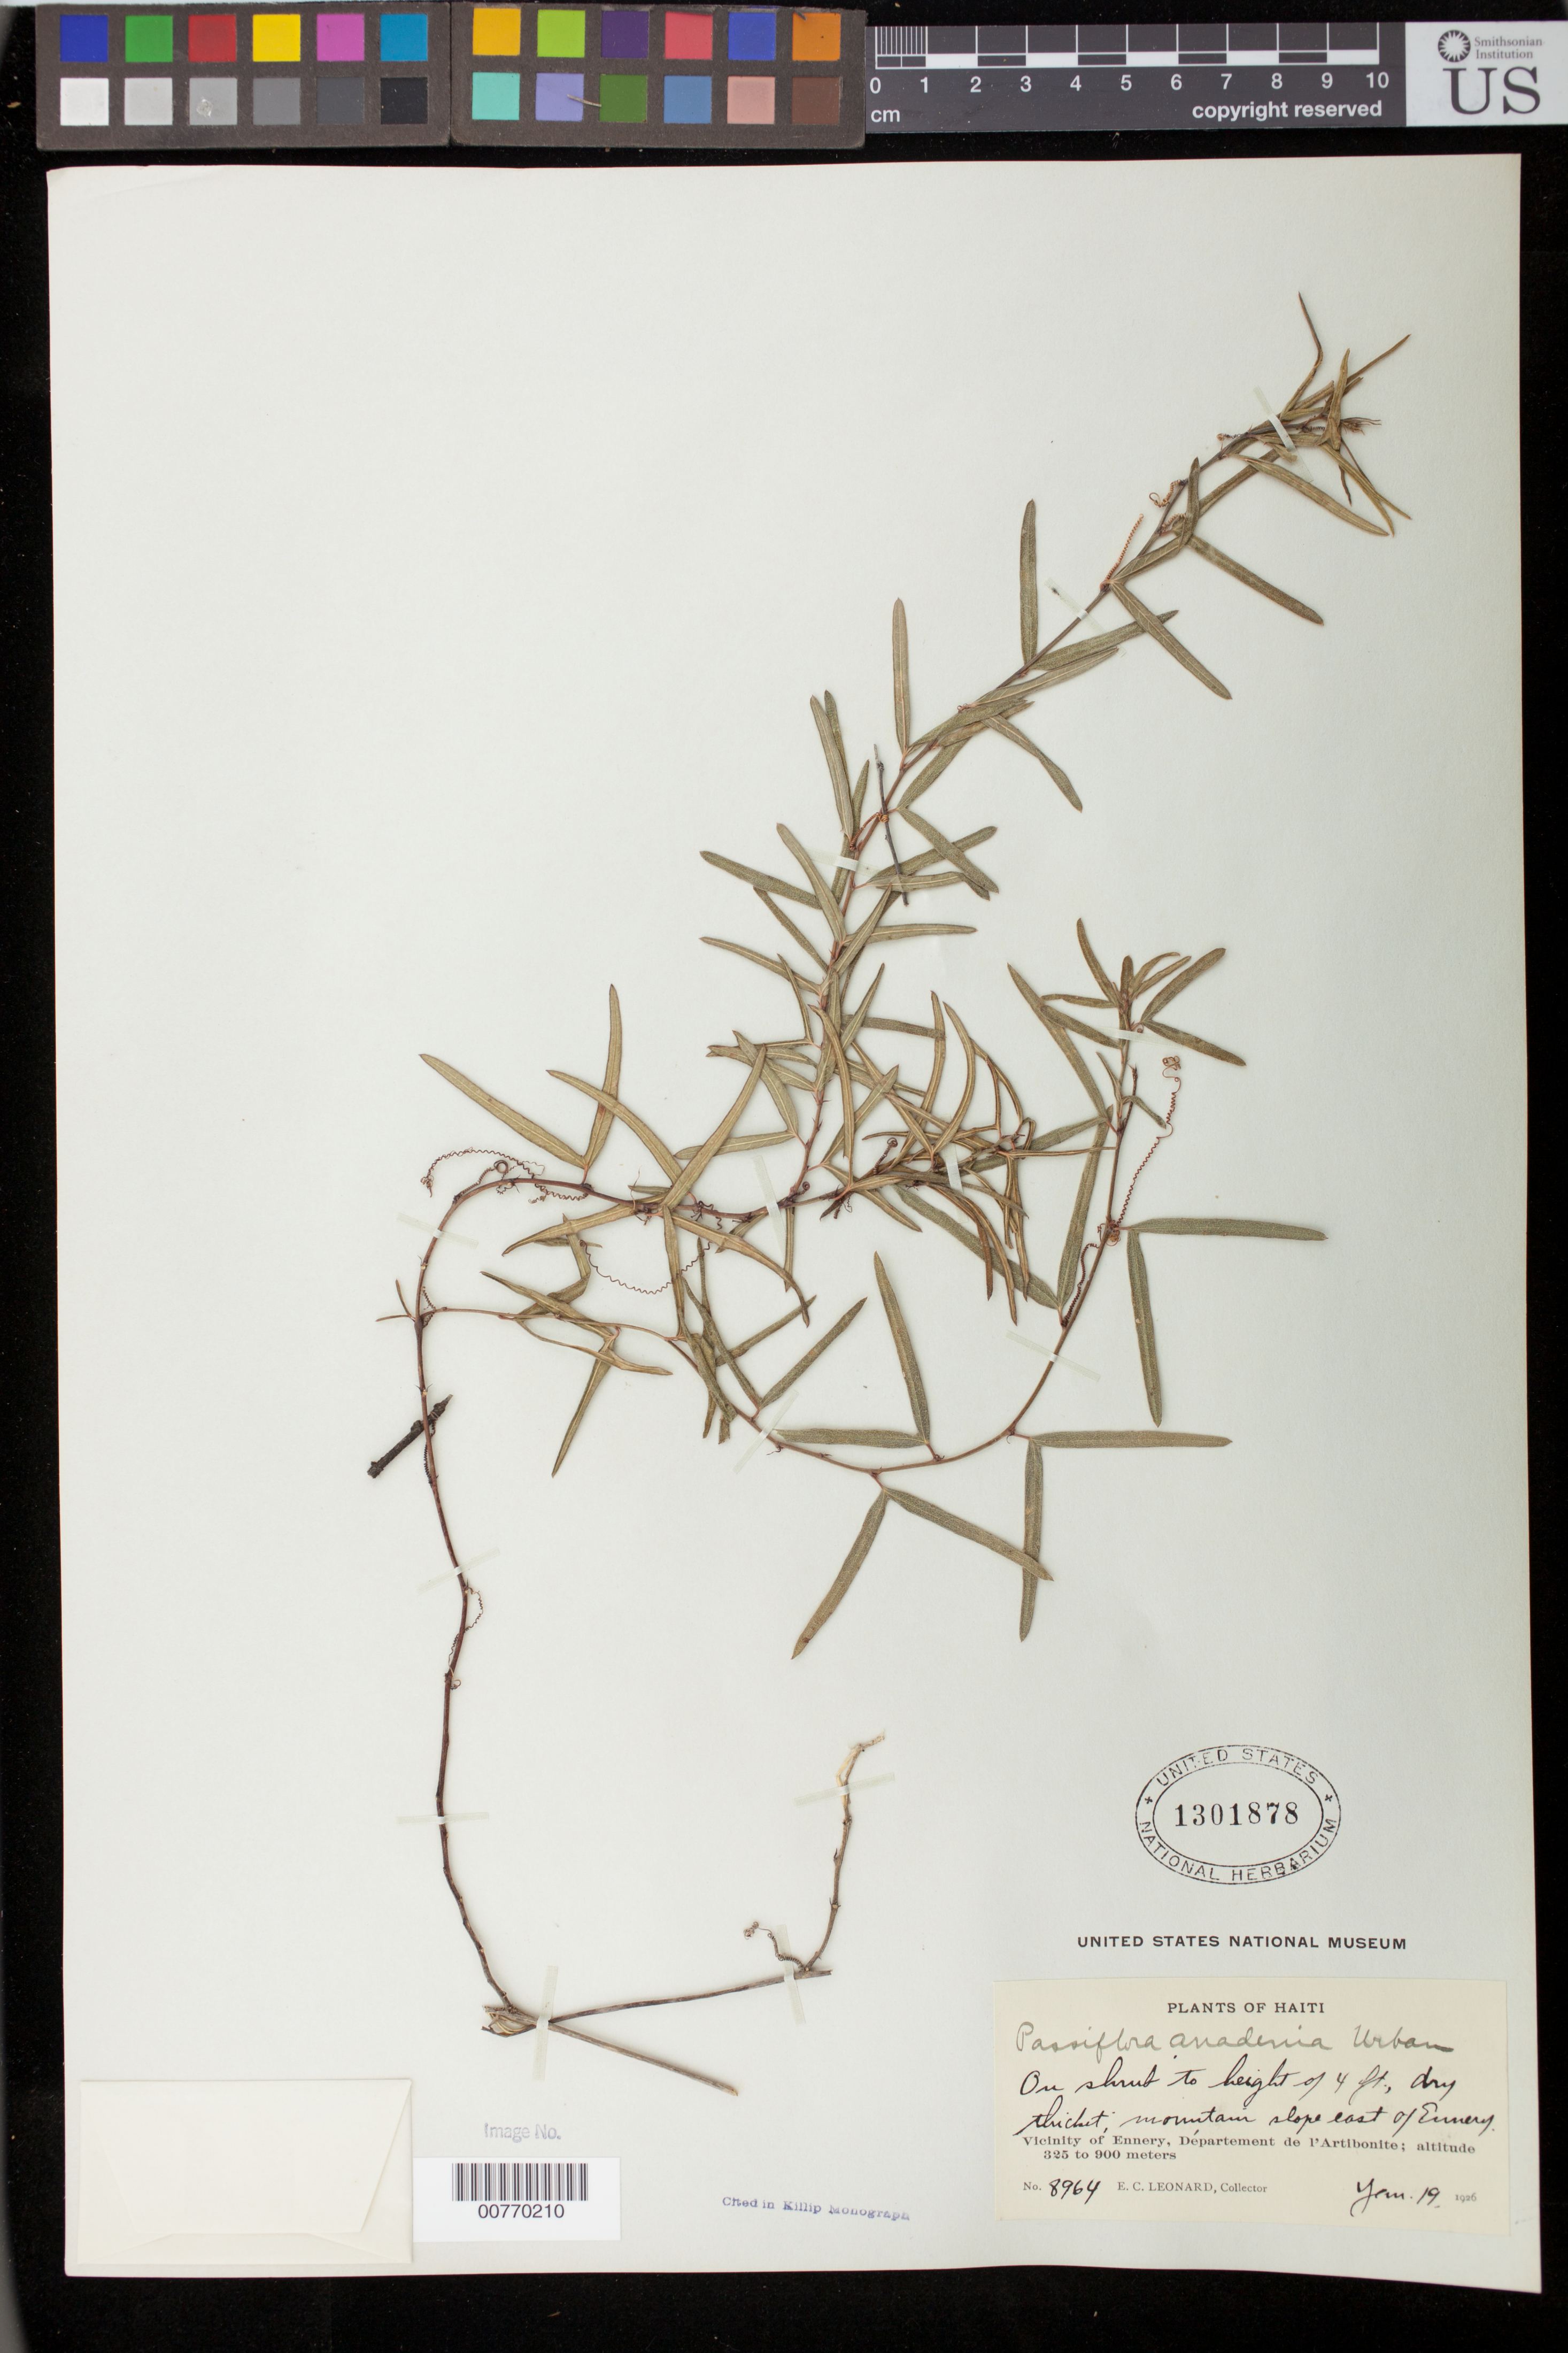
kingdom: Plantae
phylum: Tracheophyta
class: Magnoliopsida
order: Malpighiales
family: Passifloraceae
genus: Passiflora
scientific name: Passiflora anadenia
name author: Urb.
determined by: Killip, Ellsworth P.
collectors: E. C. Leonard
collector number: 8964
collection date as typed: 19 Jan 1926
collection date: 1926-01-19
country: Haiti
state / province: Artibonite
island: Hispaniola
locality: Vicinity of Ennery, mountain slope east of Ennery.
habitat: Dry thicket.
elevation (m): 325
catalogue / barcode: US 1301878